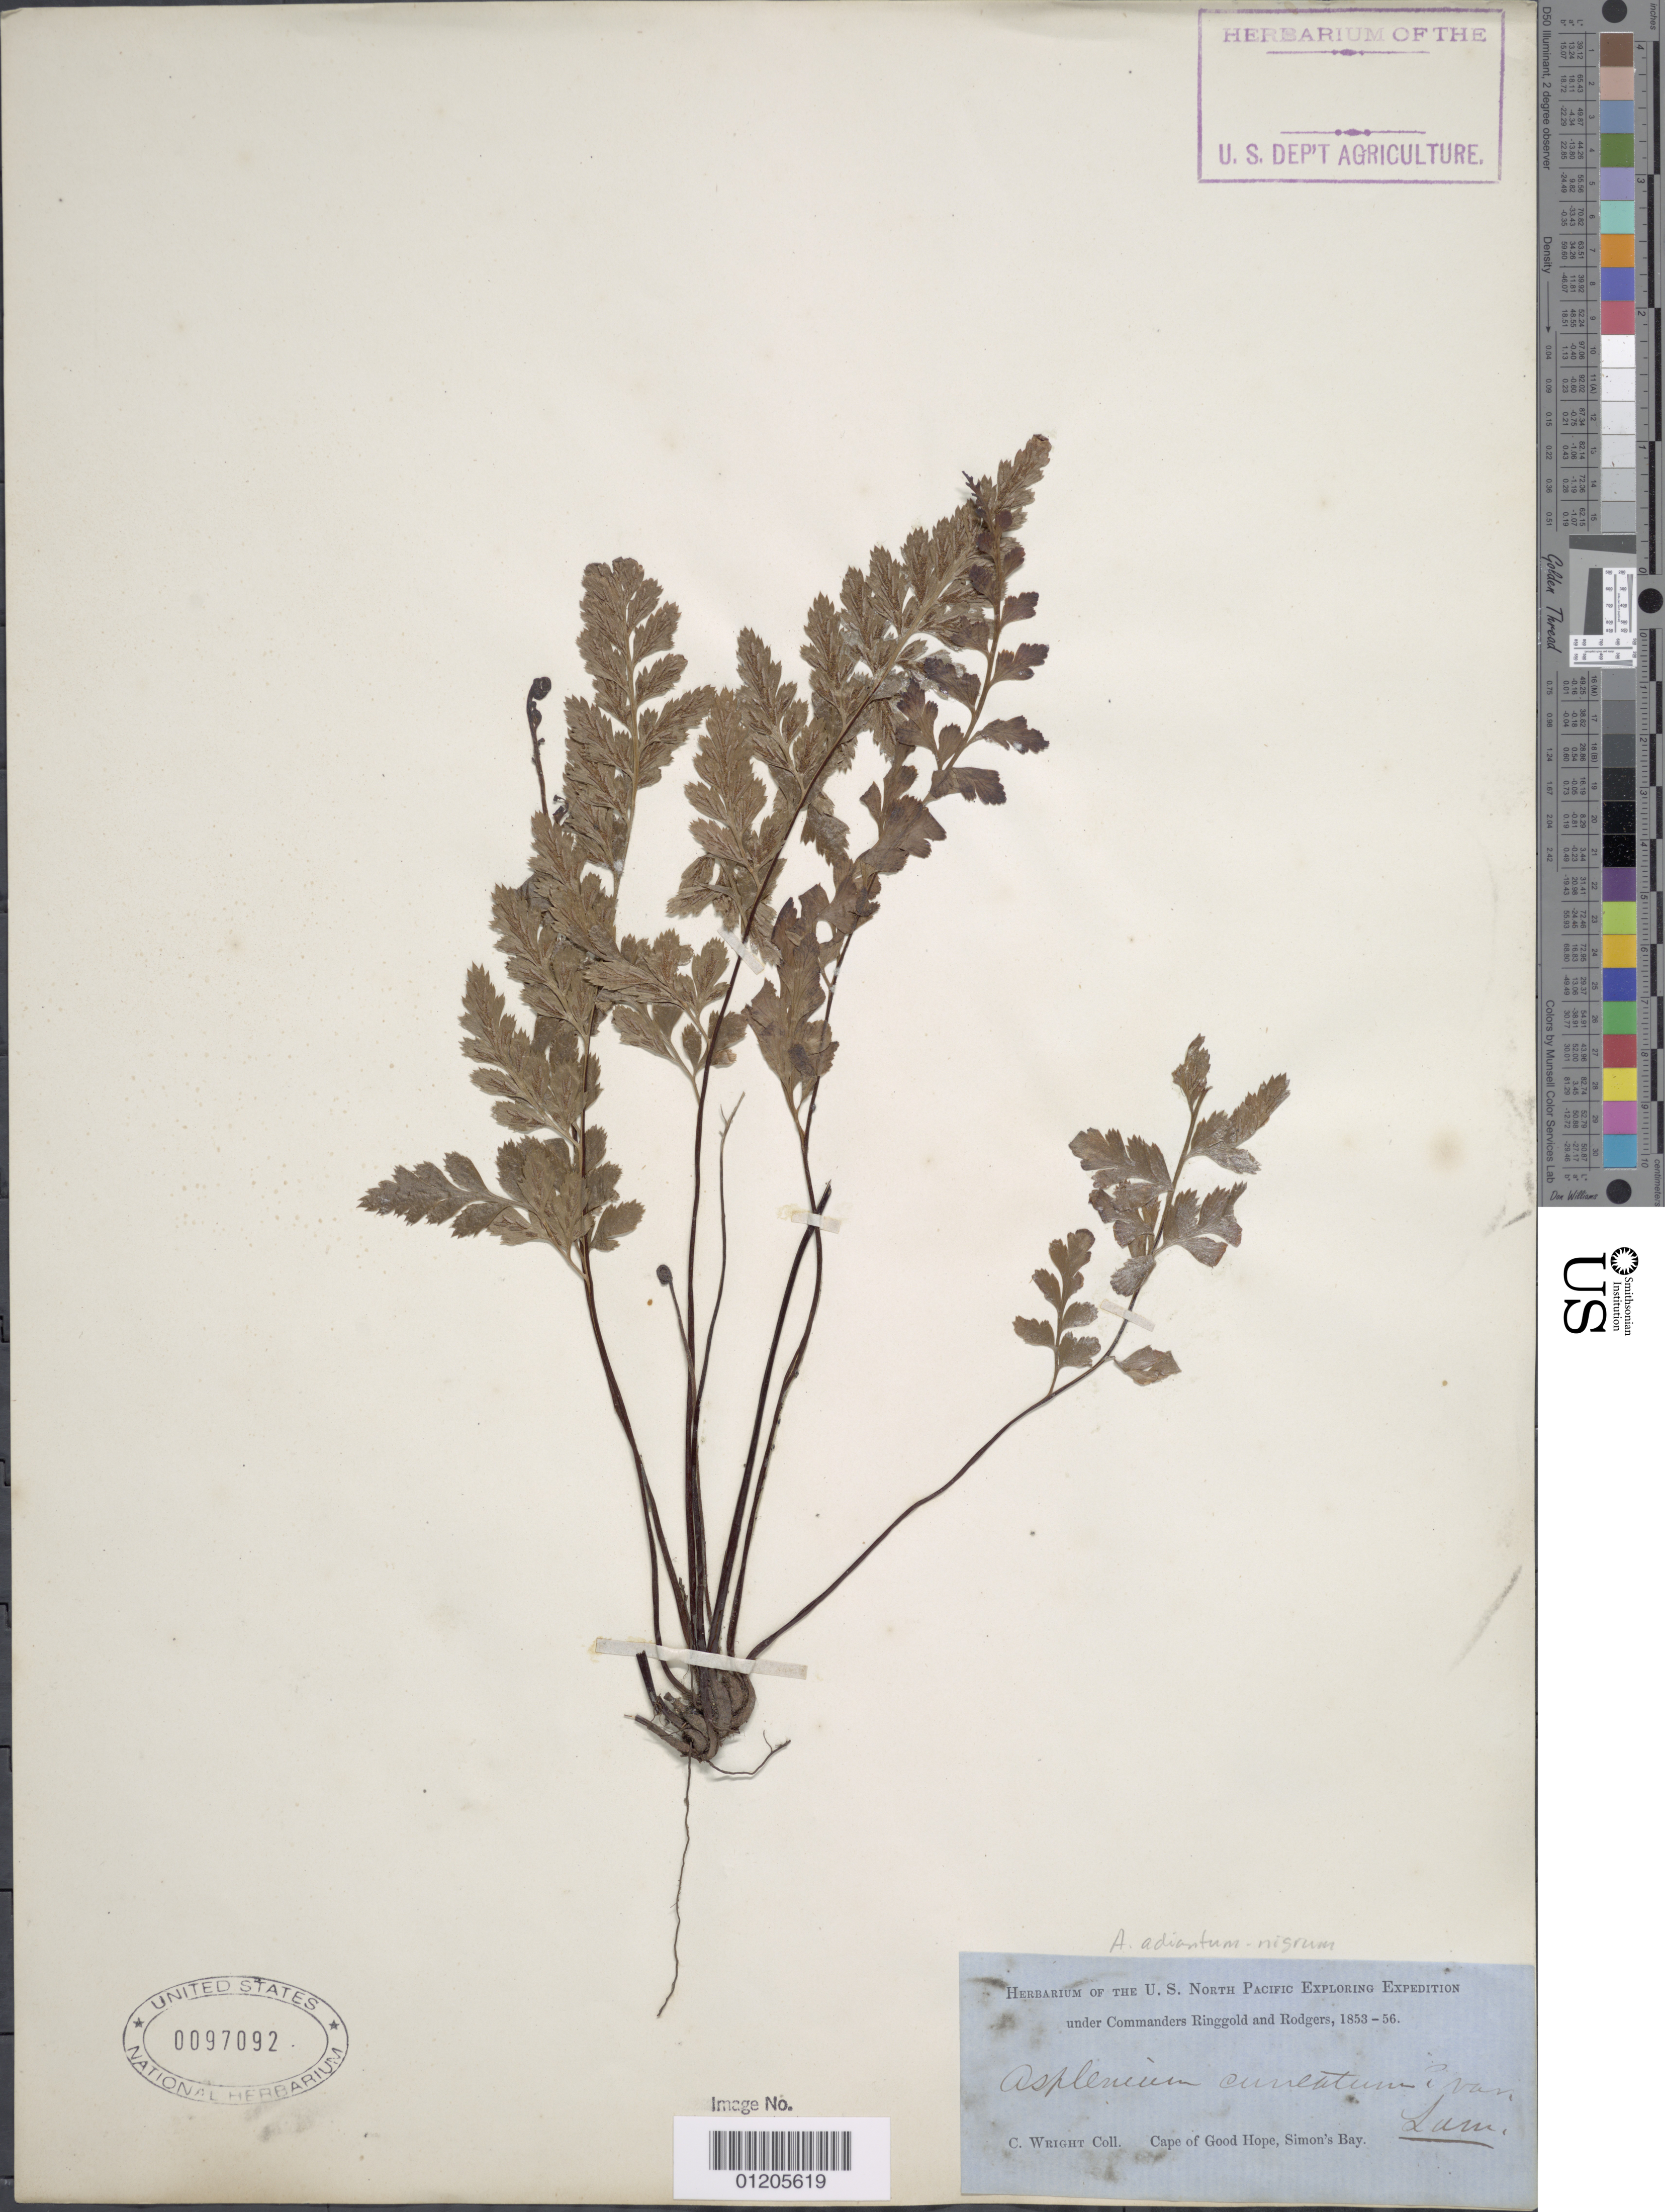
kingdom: Plantae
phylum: Tracheophyta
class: Polypodiopsida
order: Polypodiales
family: Aspleniaceae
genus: Asplenium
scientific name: Asplenium cuneatum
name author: Lam.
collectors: C. Wright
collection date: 1853/1856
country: South Africa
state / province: Western Cape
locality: Cape of Good Hope, Simon's Bay.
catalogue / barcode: US 97092